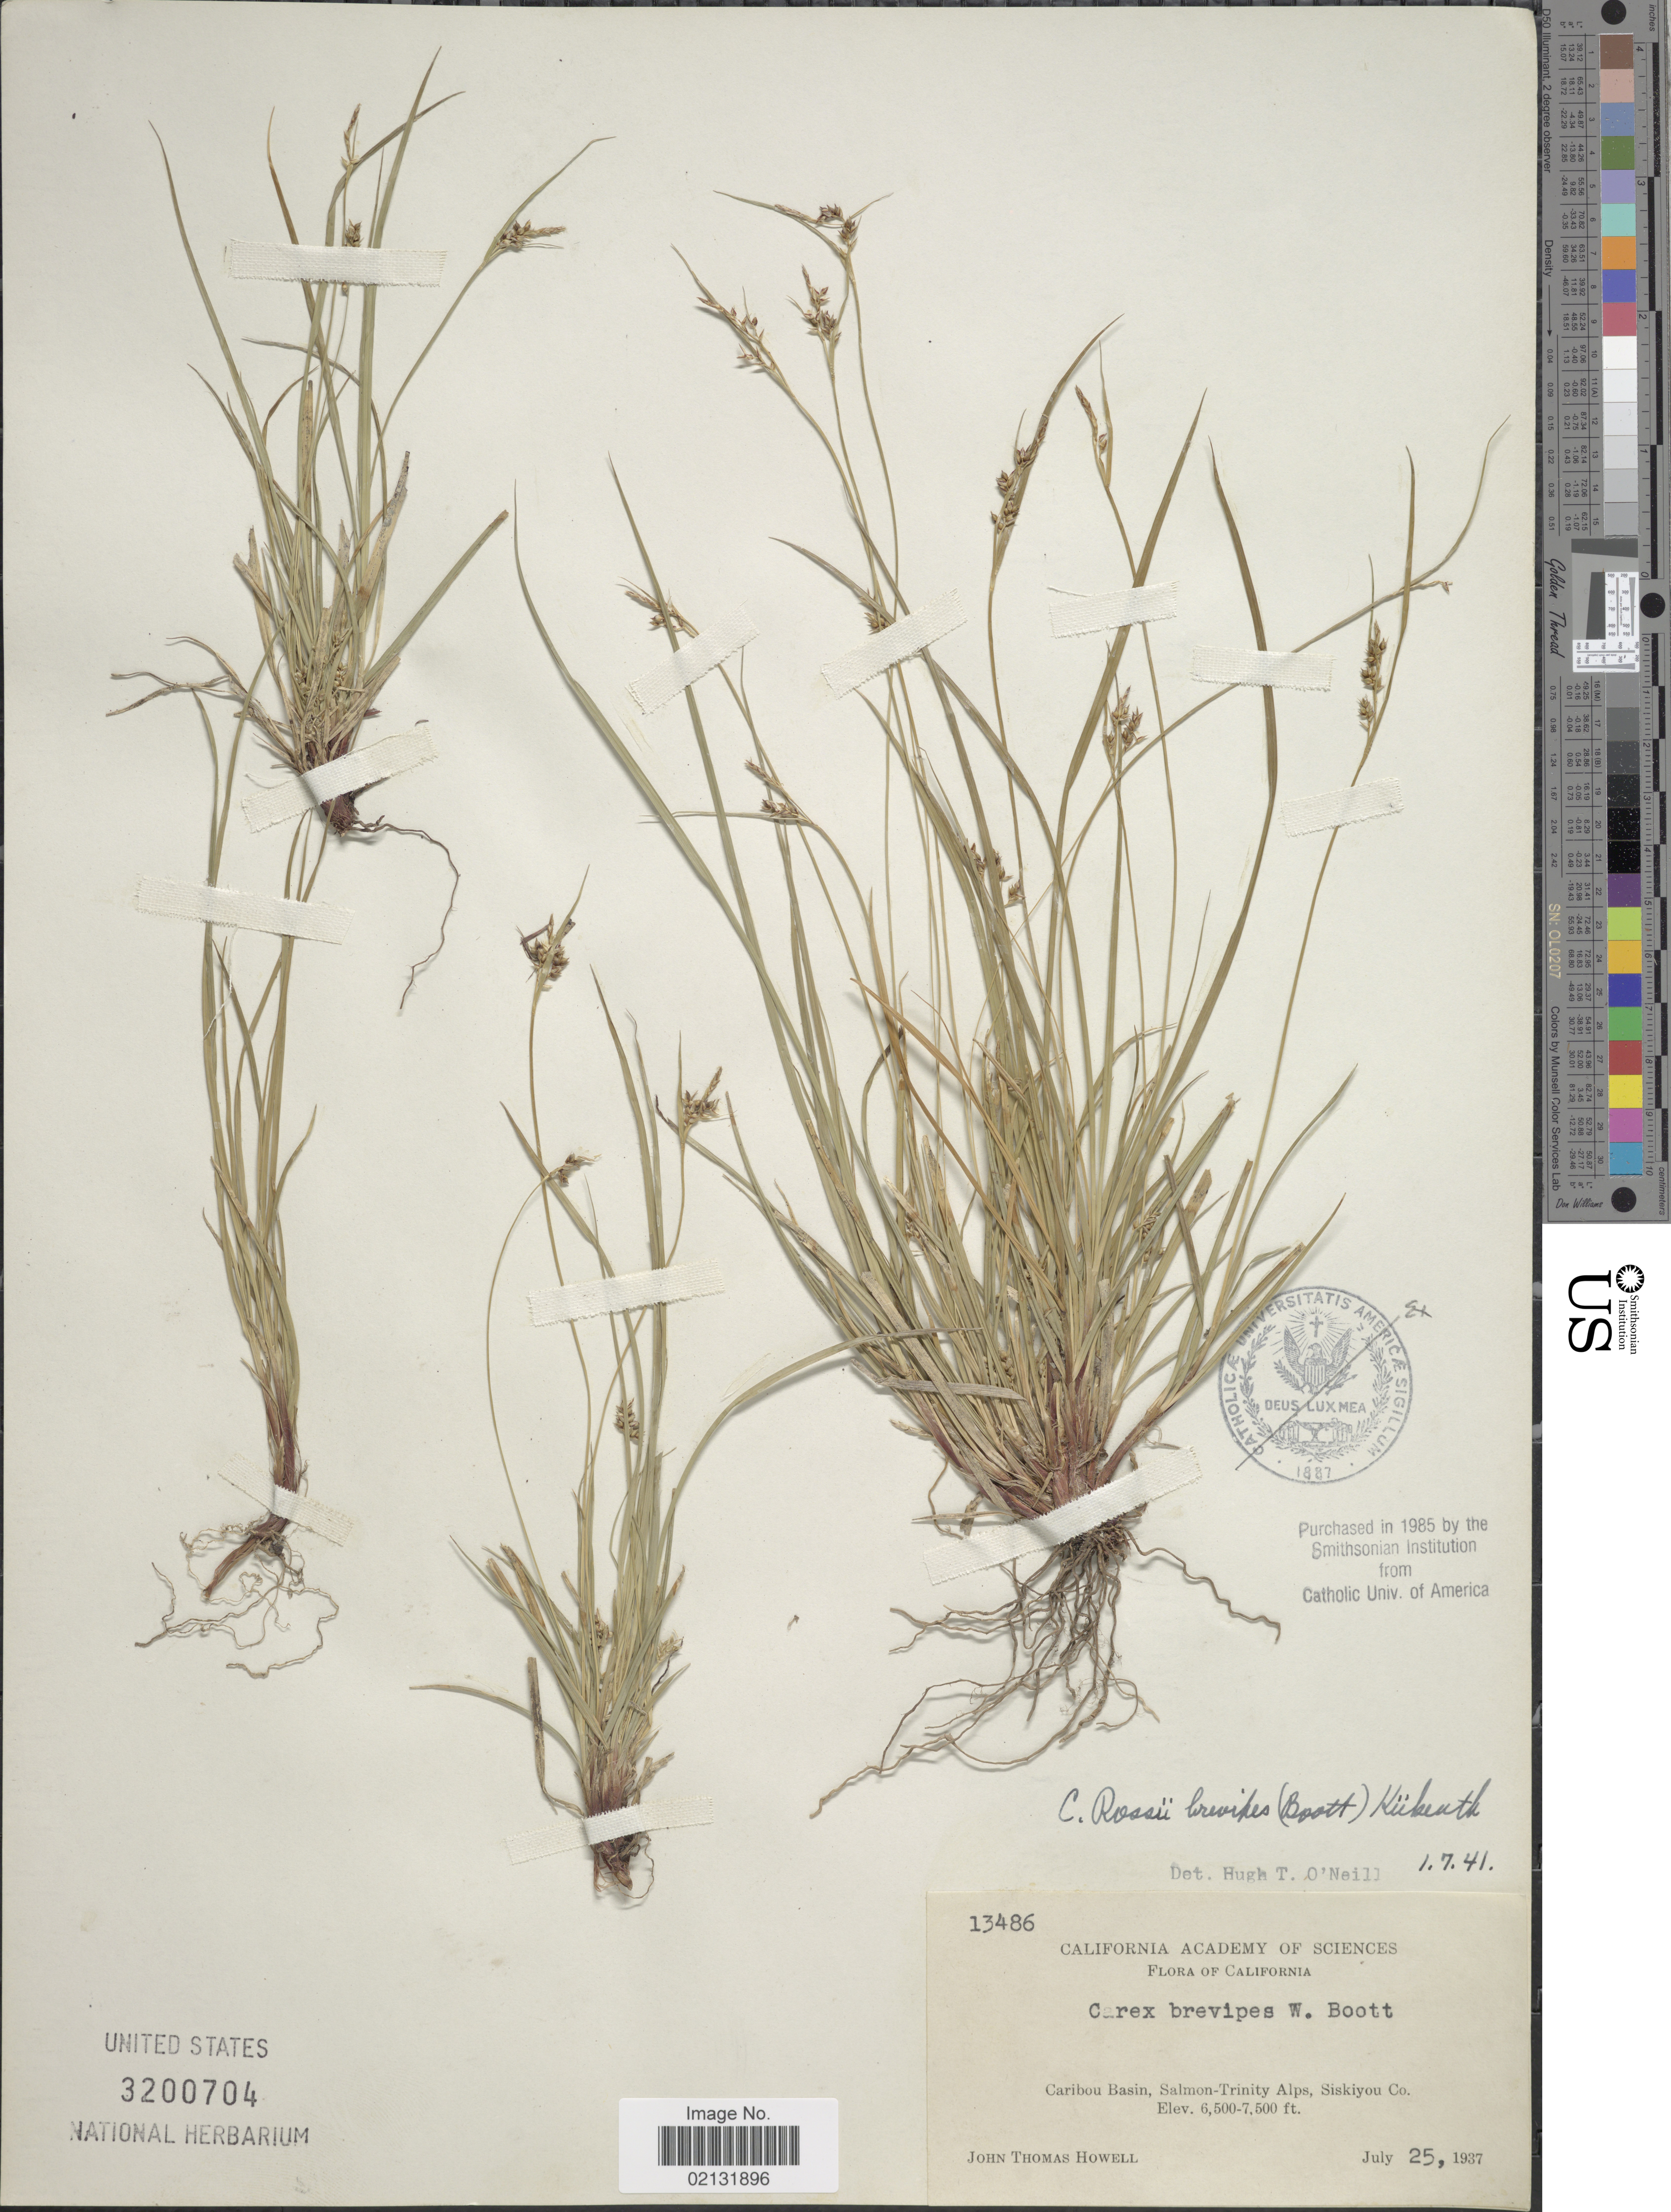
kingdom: Plantae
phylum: Tracheophyta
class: Liliopsida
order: Poales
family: Cyperaceae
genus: Carex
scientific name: Carex rossii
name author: Boott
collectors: J. T. Howell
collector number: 13486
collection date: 1937-07-25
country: United States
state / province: California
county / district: Siskiyou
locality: Caribou Basin, Salmon-Trinity Alps, Siskiyou Co.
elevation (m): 1981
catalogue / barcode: US 3200704